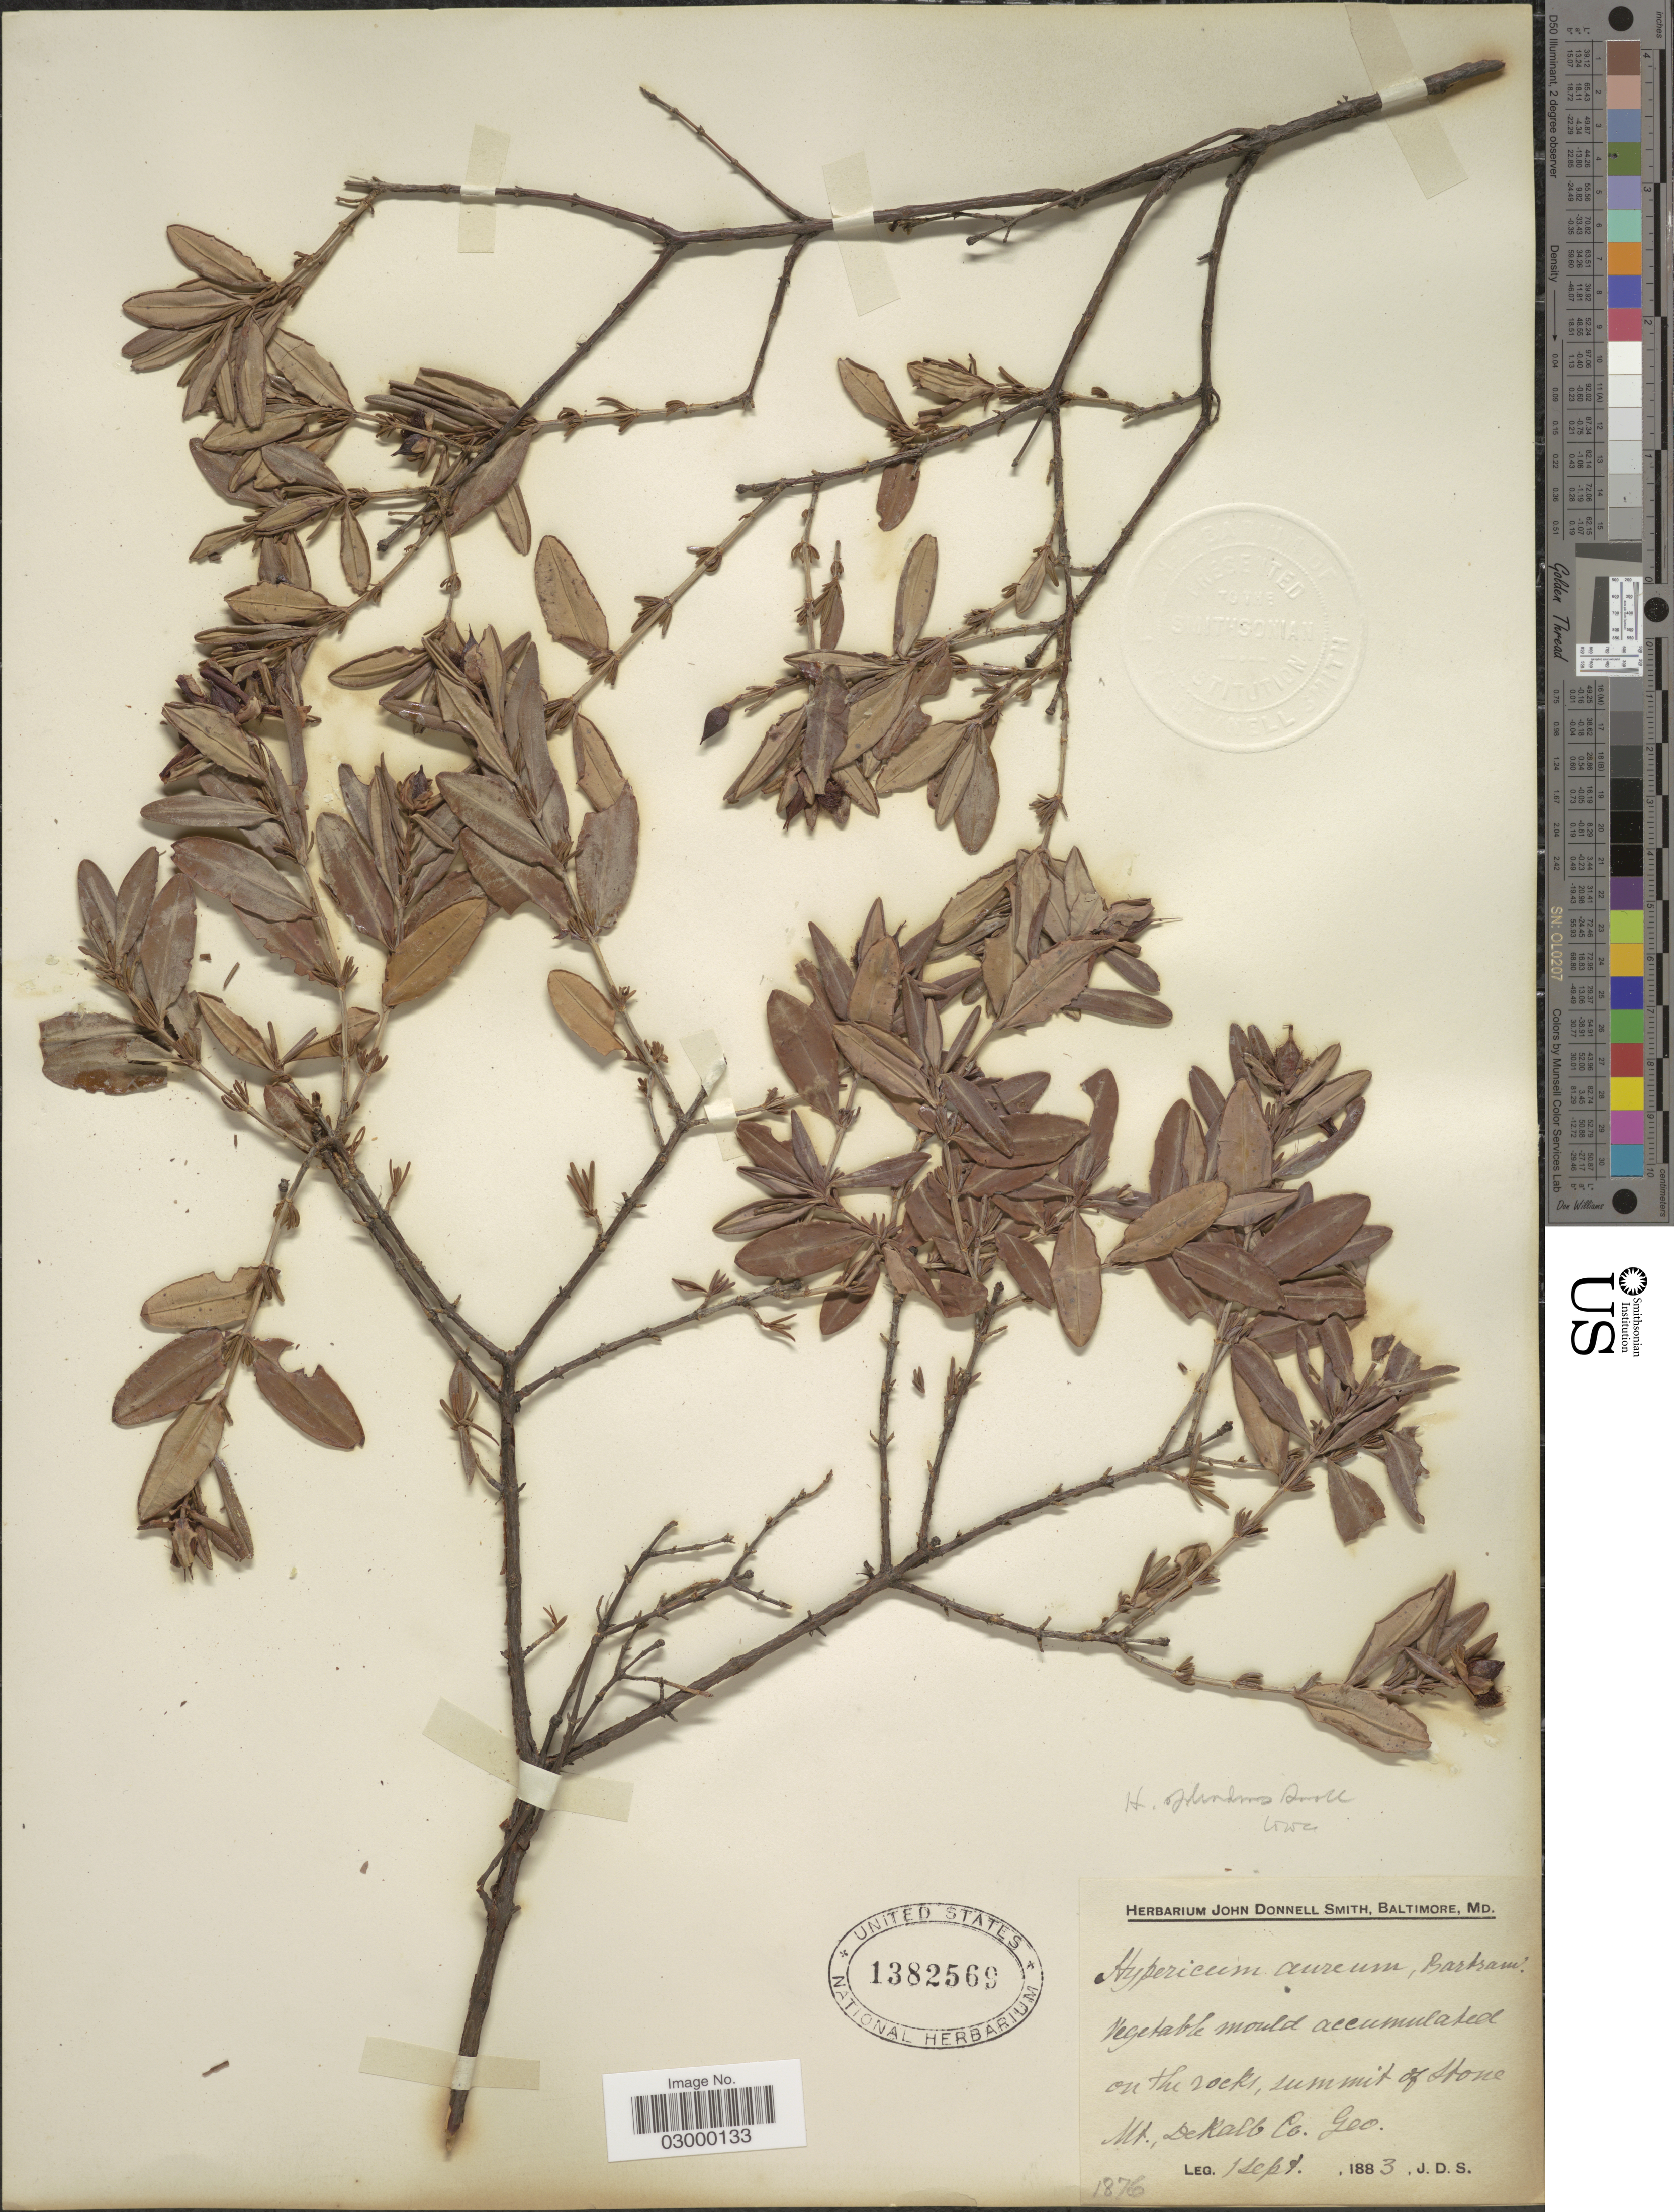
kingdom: Plantae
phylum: Tracheophyta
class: Magnoliopsida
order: Malpighiales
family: Hypericaceae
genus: Hypericum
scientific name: Hypericum aureum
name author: Lour.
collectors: J. Donnell Smith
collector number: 1876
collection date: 1883-09-01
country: United States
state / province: Georgia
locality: Vegetable mould accumulated on the rocks, summit of stone Mt., DeKalb Co.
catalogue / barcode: US 1382569